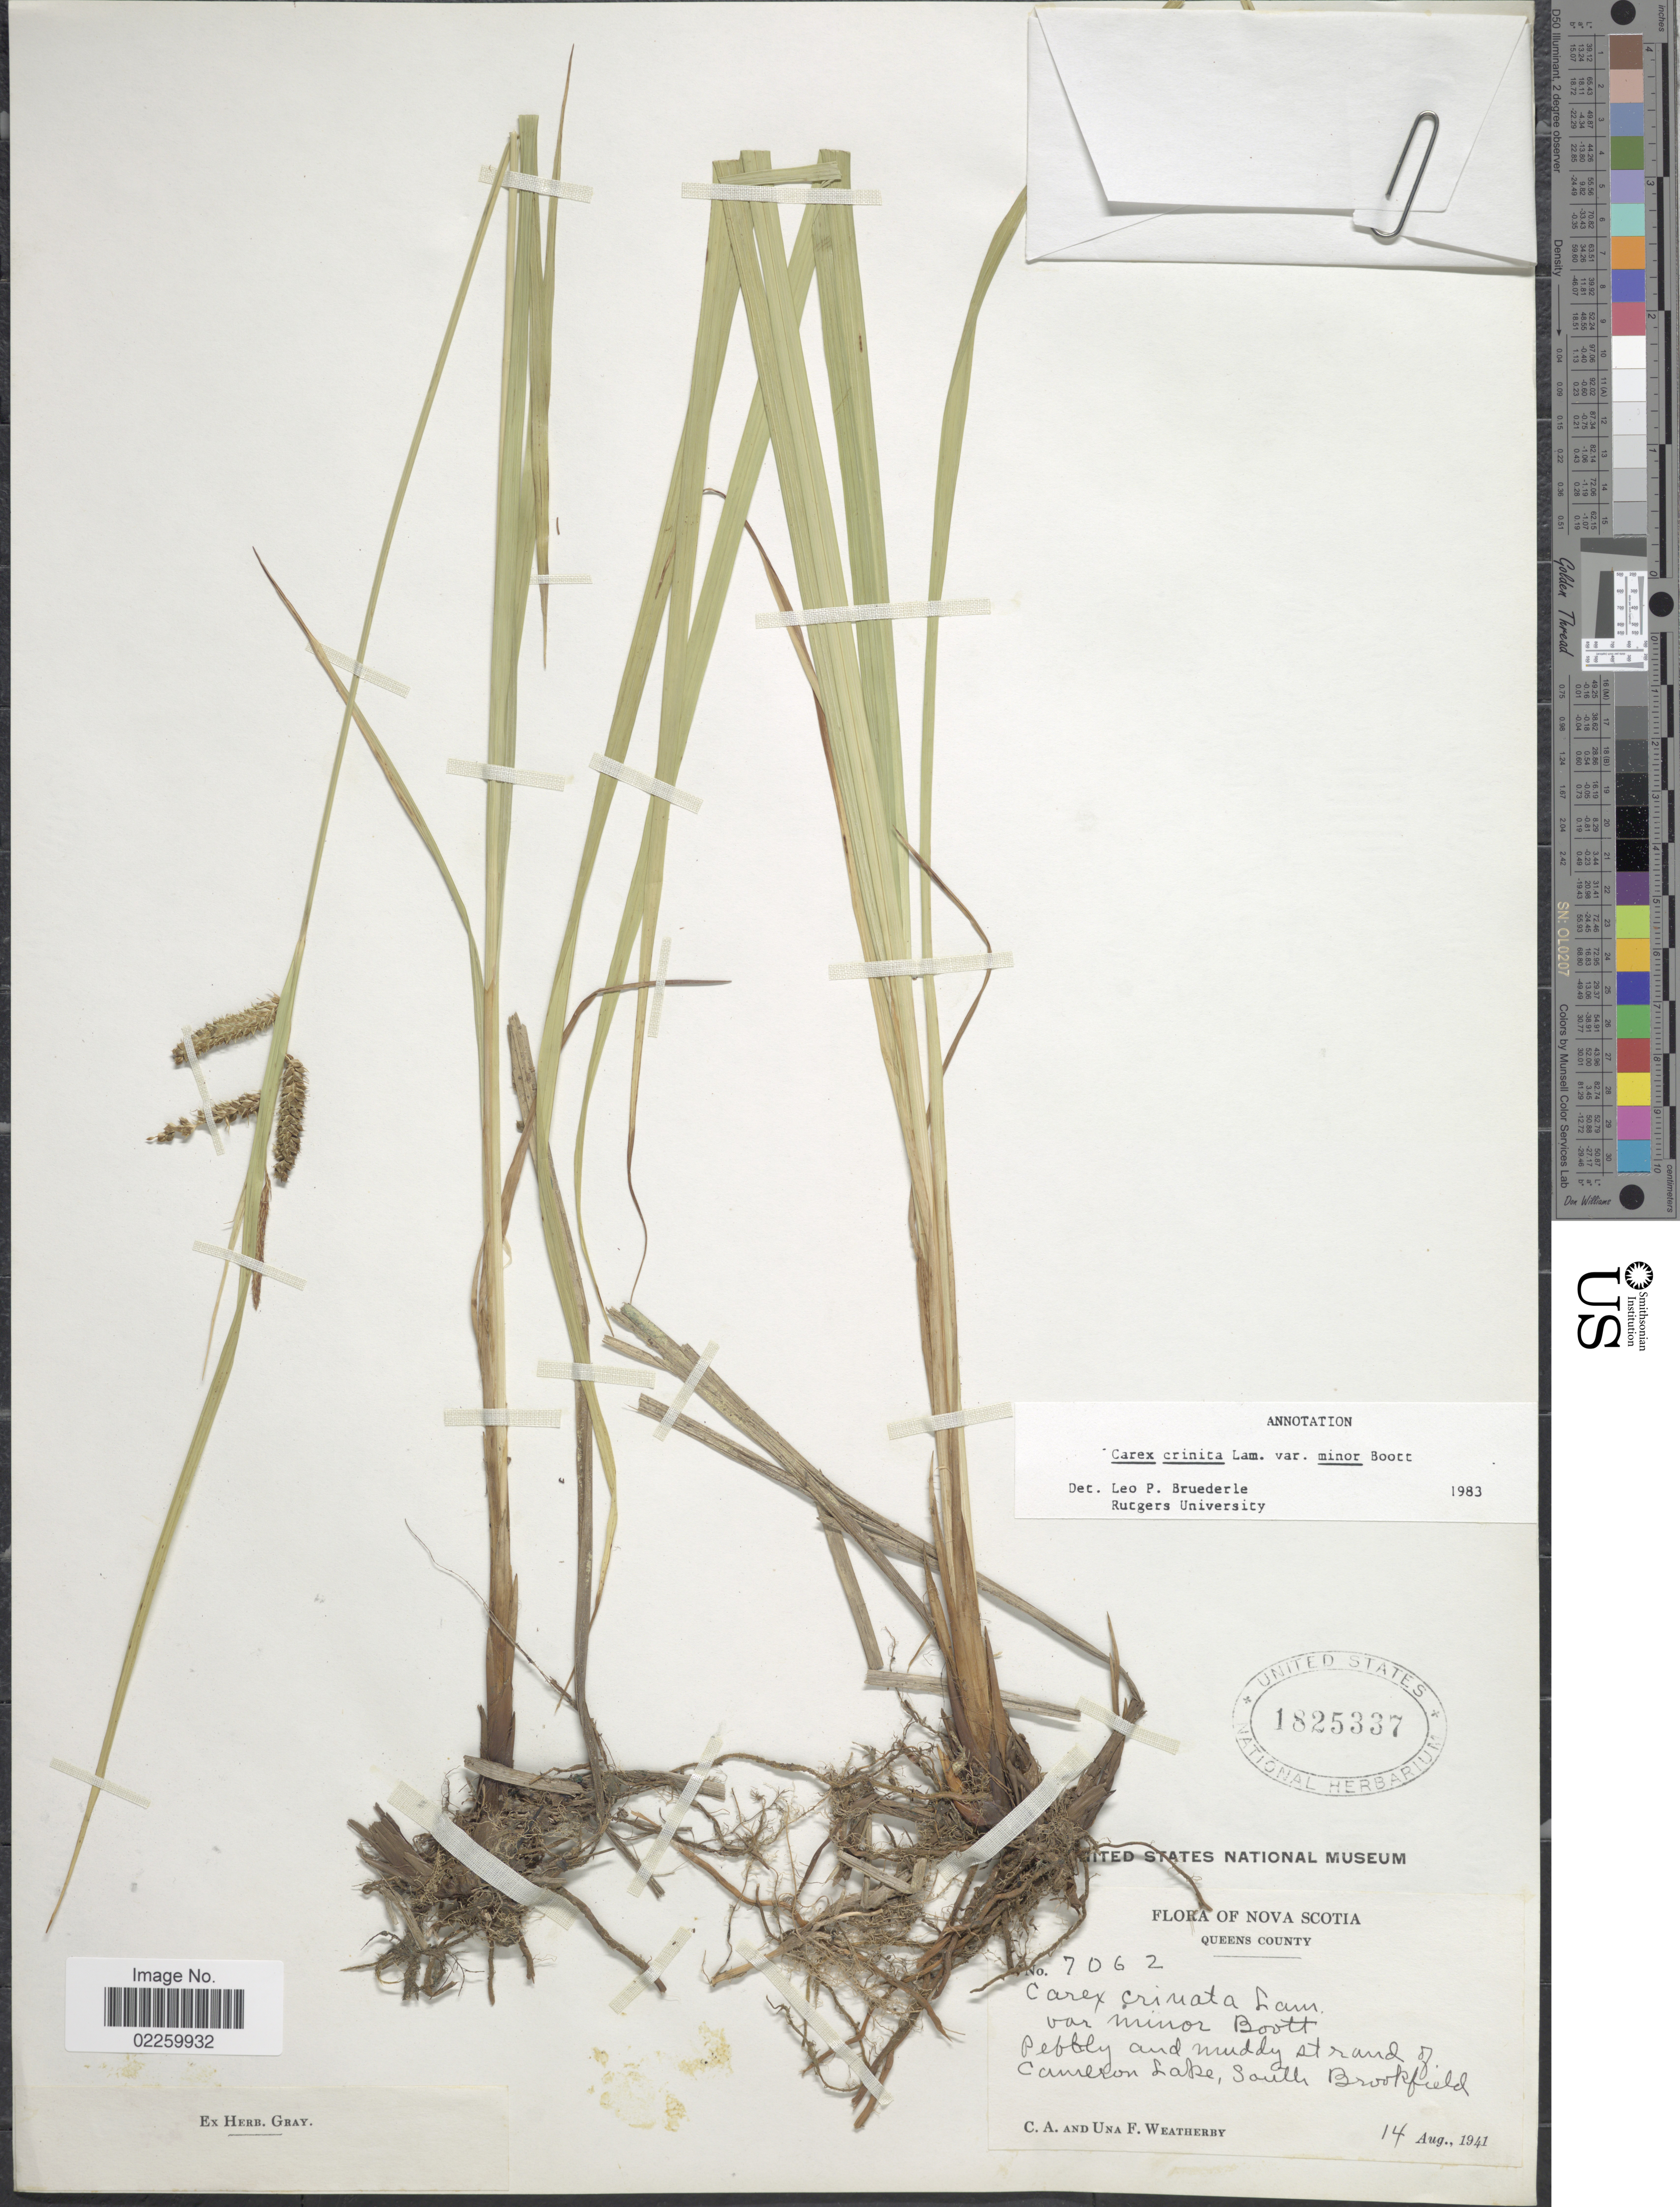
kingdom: Plantae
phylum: Tracheophyta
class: Liliopsida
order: Poales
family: Cyperaceae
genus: Carex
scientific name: Carex crinita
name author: Lam.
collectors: C. A. Weatherby & U. L. Weatherby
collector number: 7062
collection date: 1941-08-14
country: Canada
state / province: Nova Scotia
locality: Queens County, Pebbly and muddy strand of Cameron Lake, South Brookfield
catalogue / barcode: US 1825337